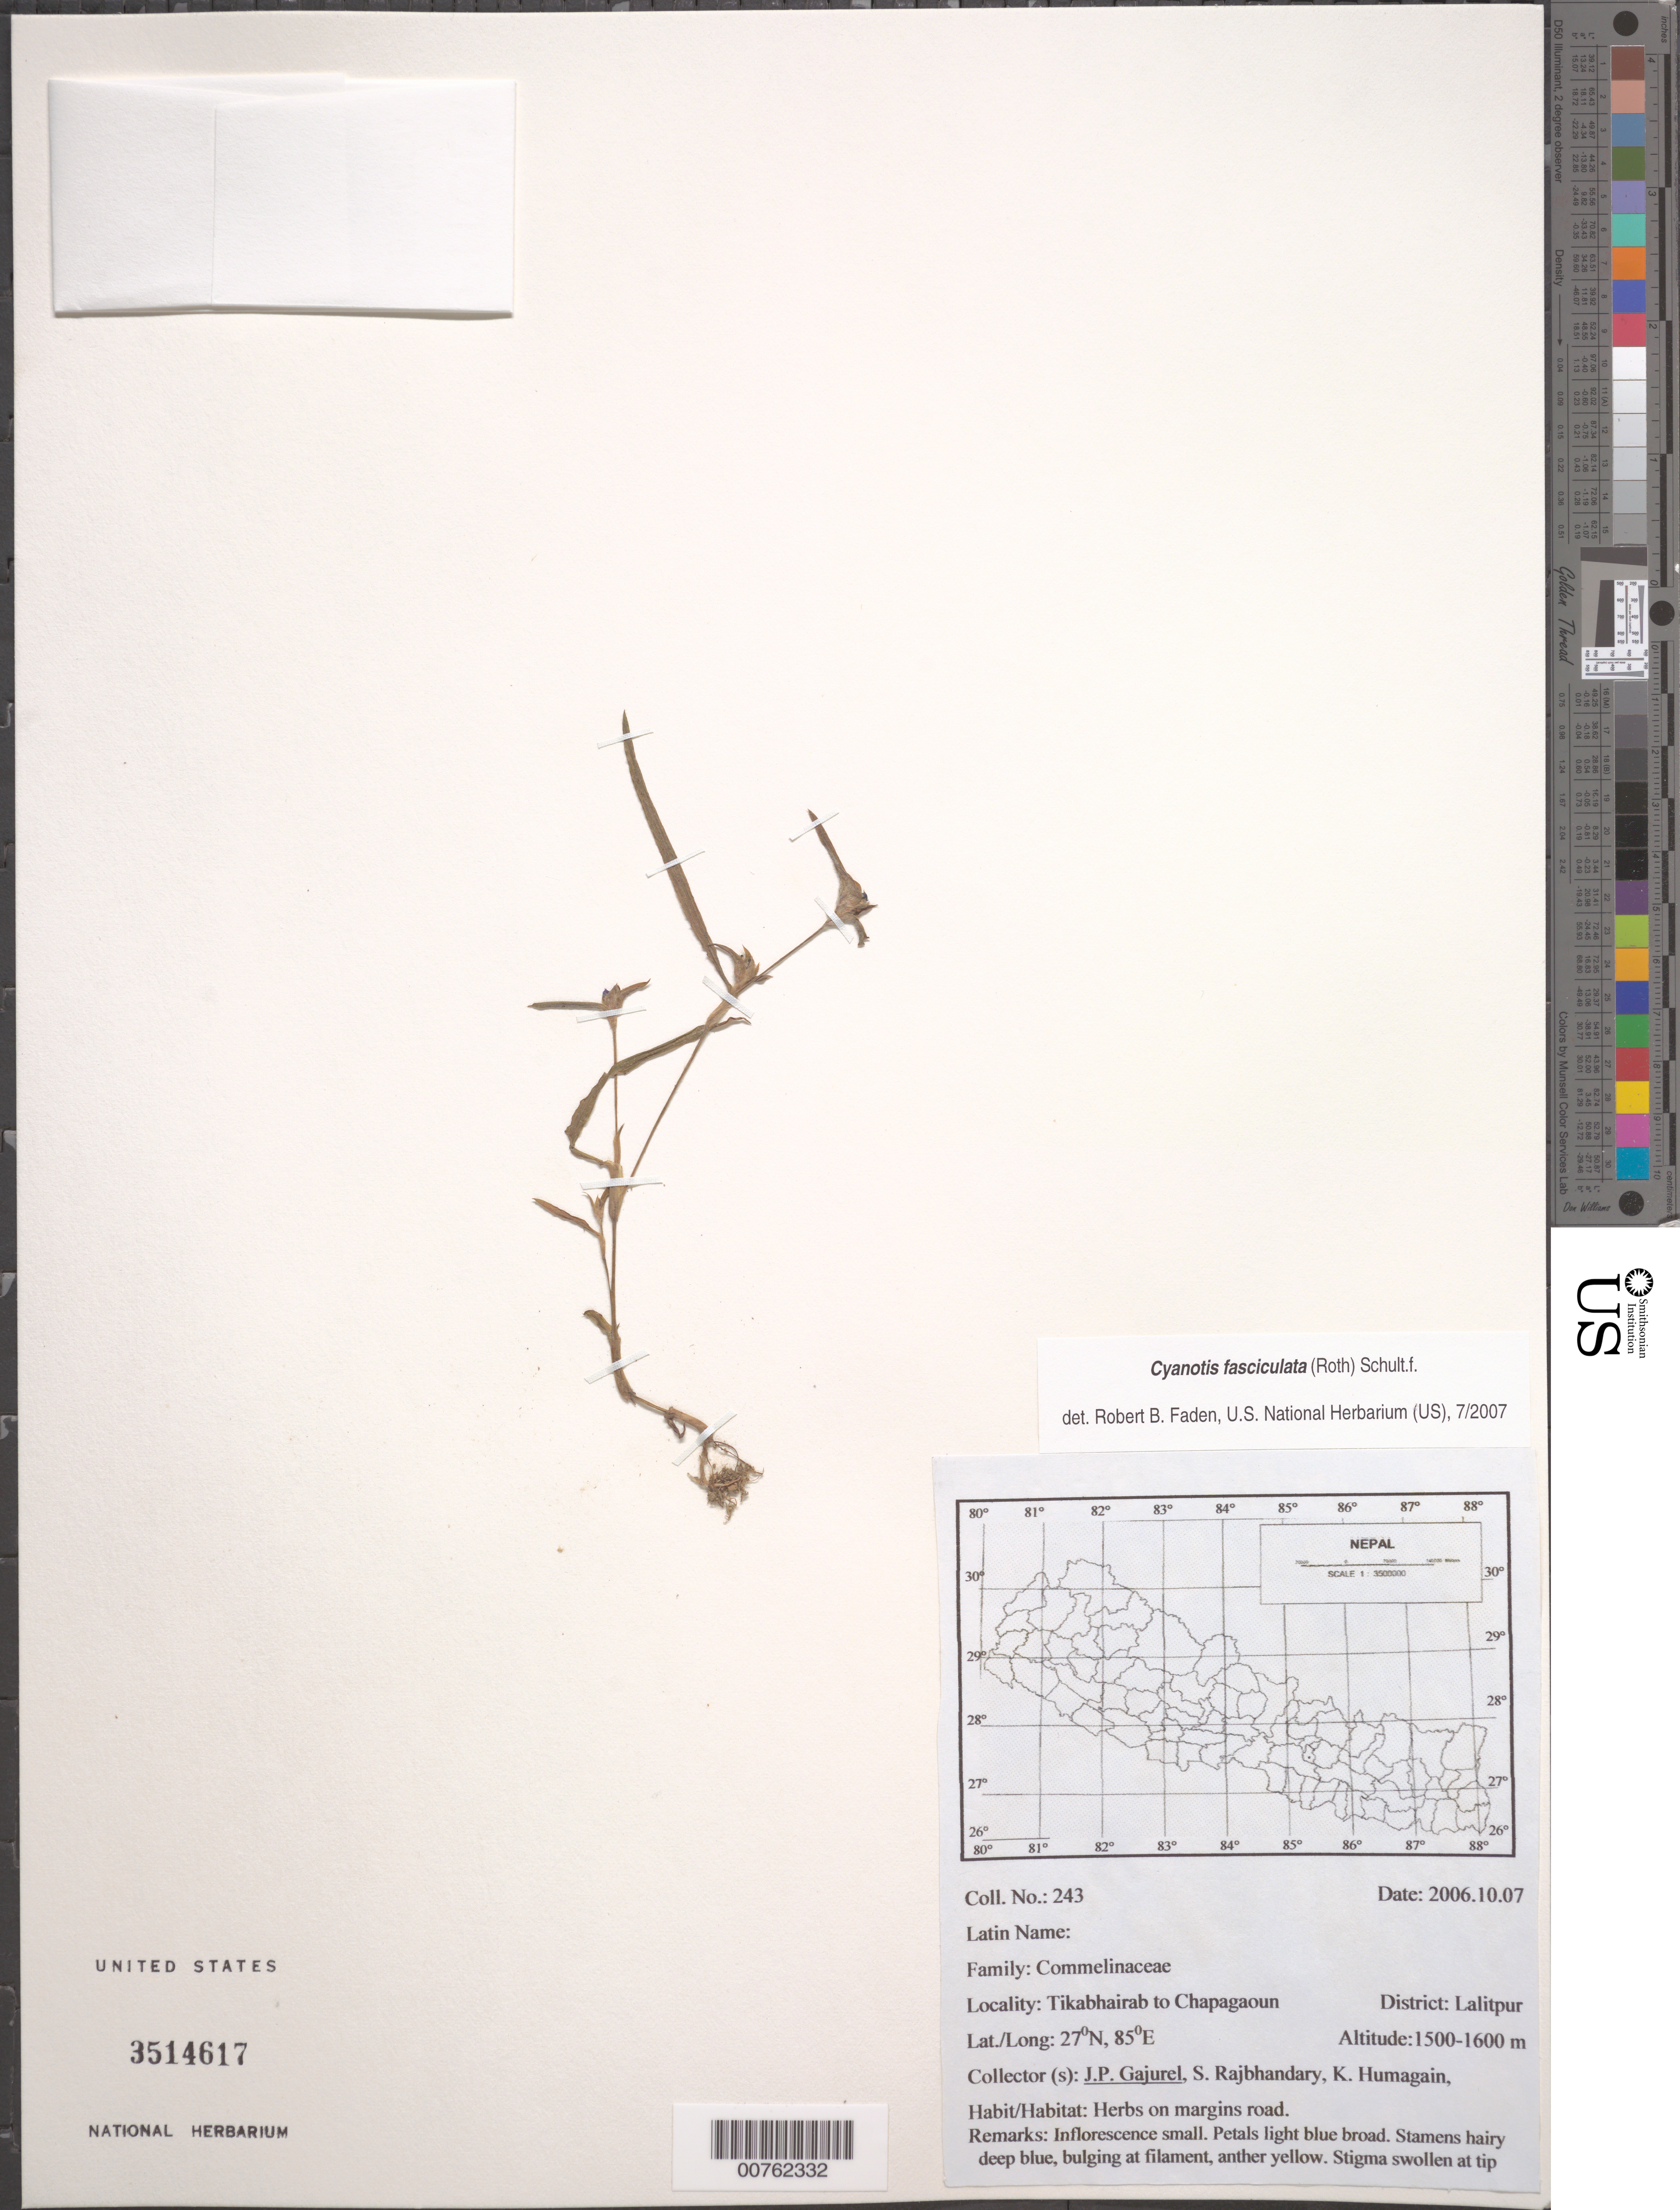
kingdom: Plantae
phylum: Tracheophyta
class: Liliopsida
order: Commelinales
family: Commelinaceae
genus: Cyanotis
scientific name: Cyanotis fasciculata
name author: (Heyne ex Roth) Schult. f.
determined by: Faden, Robert B., (US), Smithsonian Institution - National Museum of Natural History (UNITED STATES)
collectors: J. Gajurel et al.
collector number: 243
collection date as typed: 07 Oct 2006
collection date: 2006-10-07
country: Nepal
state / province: Bagmati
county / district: Lalitpur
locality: Tikabhairab to Chapagaoun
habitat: Herbs on margins road.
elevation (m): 1500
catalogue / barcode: US 3514617